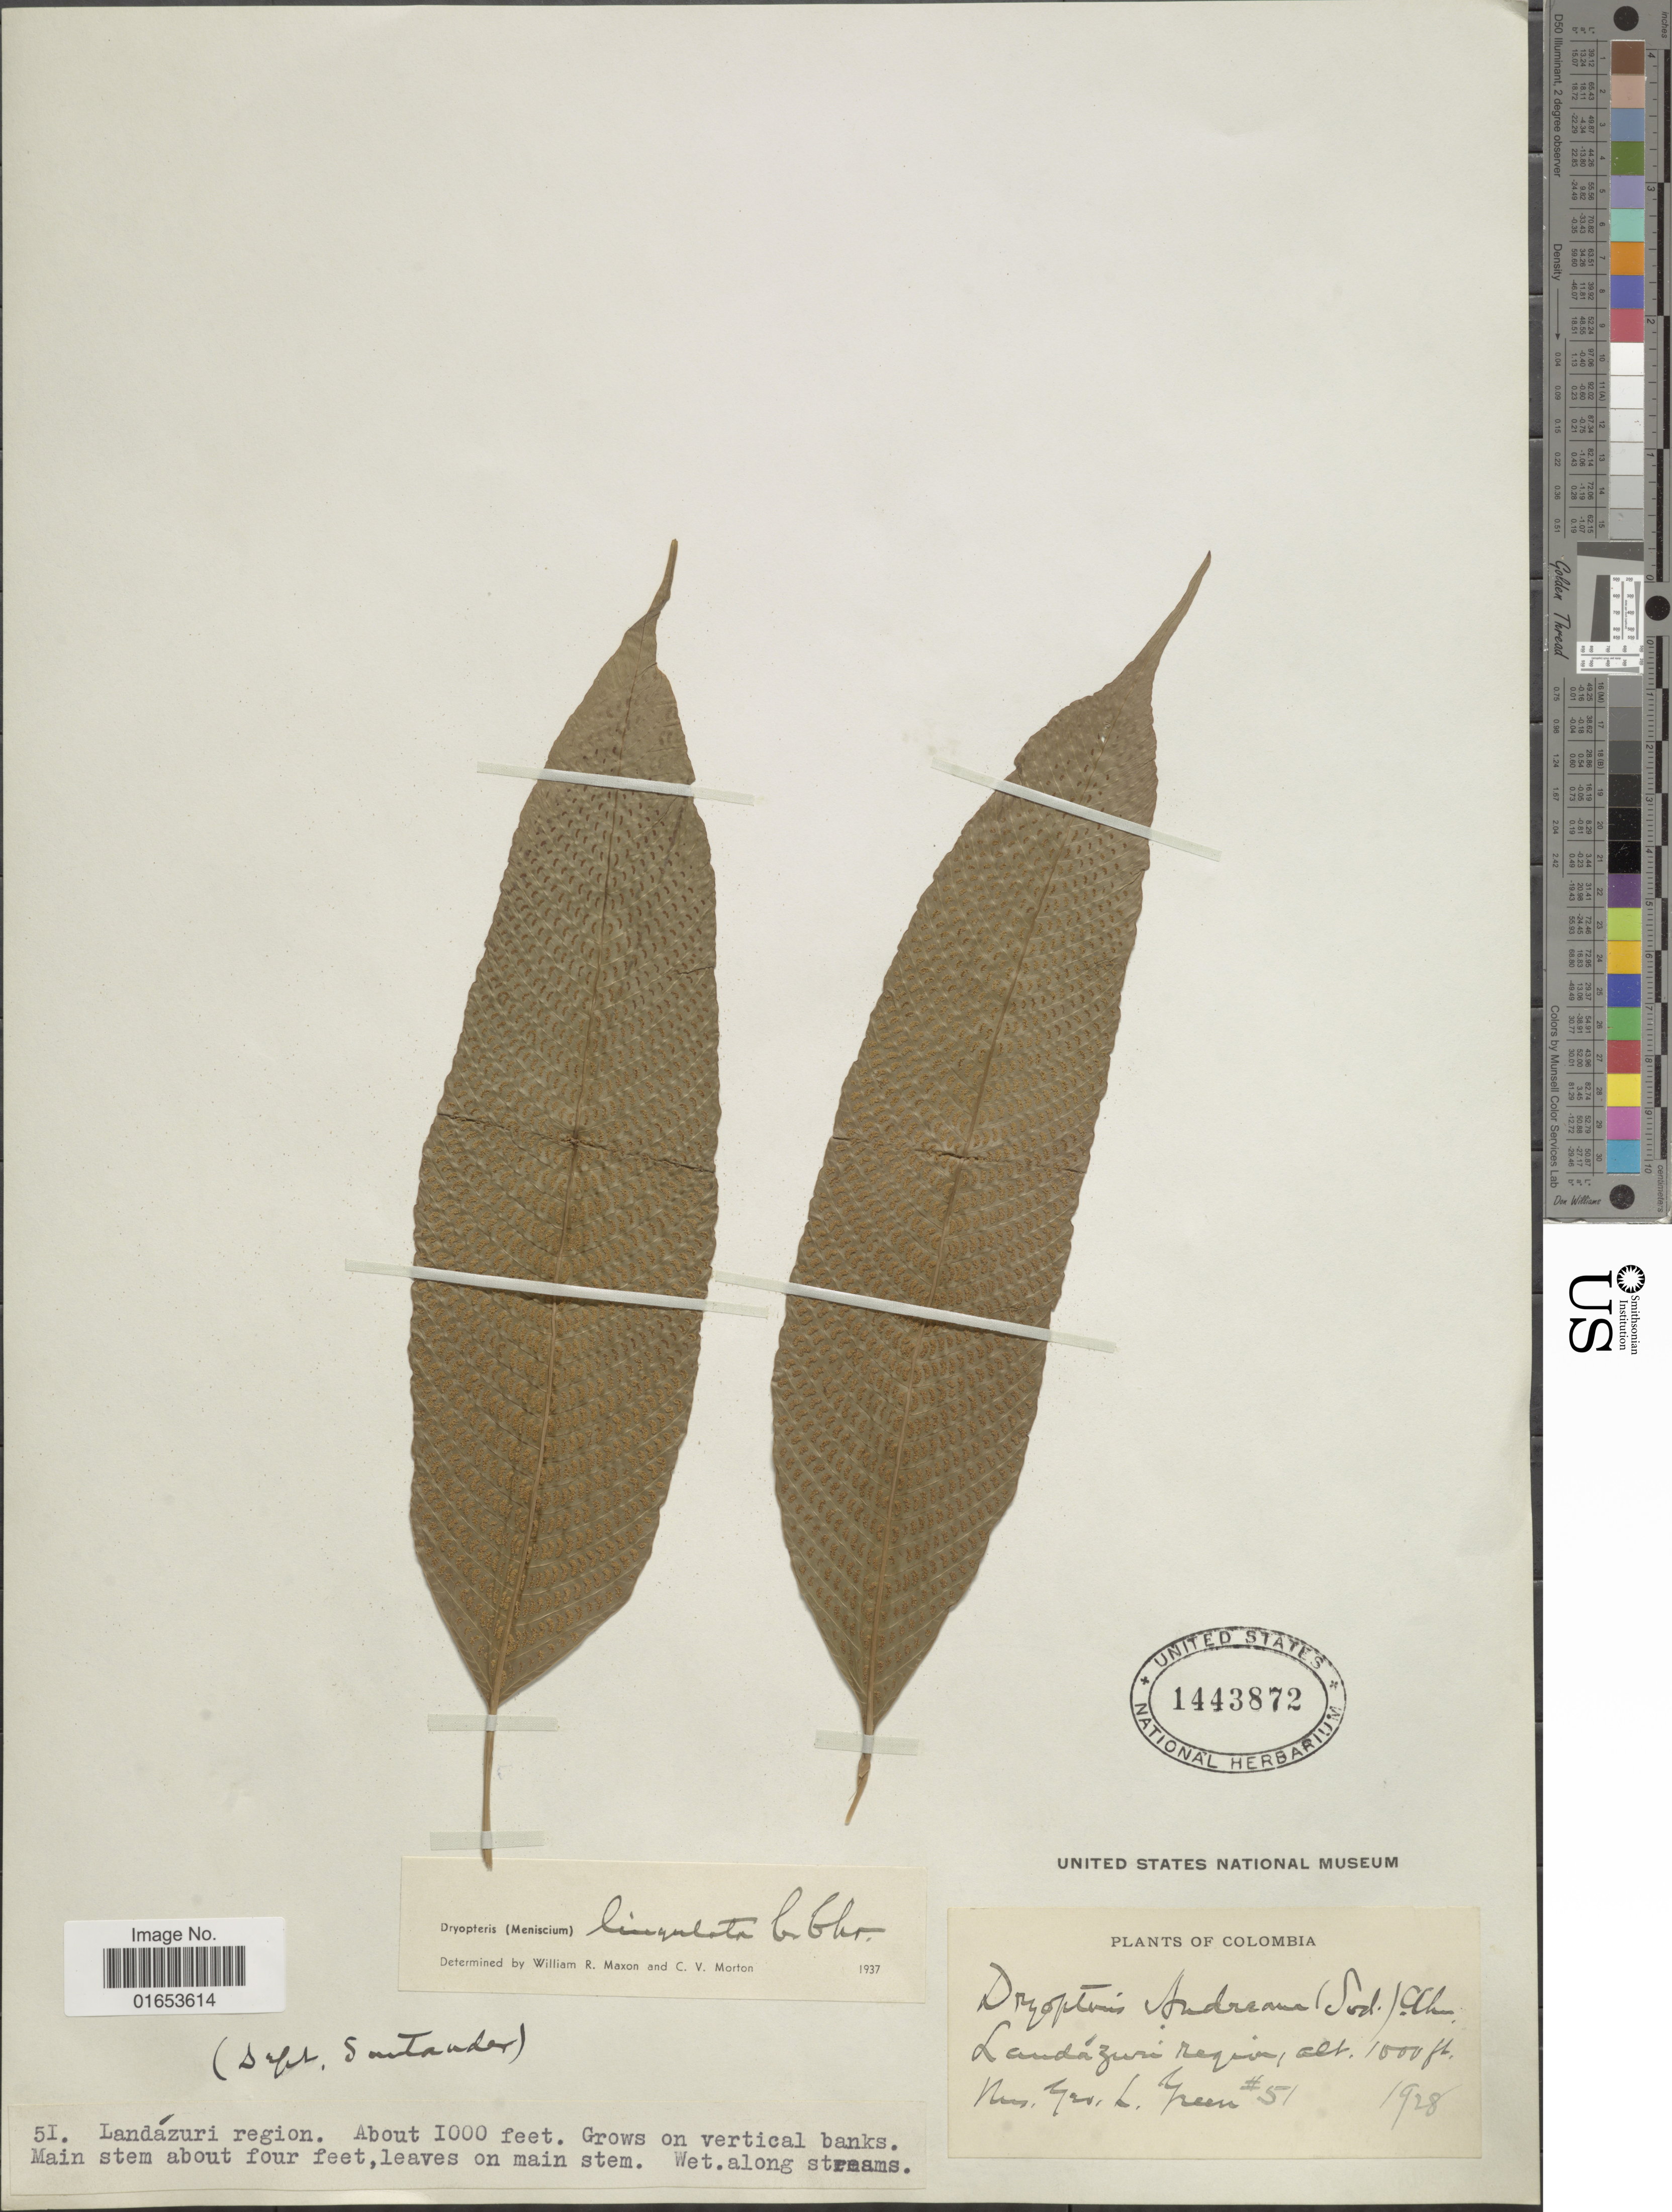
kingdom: Plantae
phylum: Tracheophyta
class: Polypodiopsida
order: Polypodiales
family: Thelypteridaceae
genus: Meniscium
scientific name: Meniscium lingulatum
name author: (C. Chr.) Pic. Serm.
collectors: G. Green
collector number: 51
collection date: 1928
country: Colombia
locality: Landázuri region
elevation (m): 305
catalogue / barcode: US 1443872